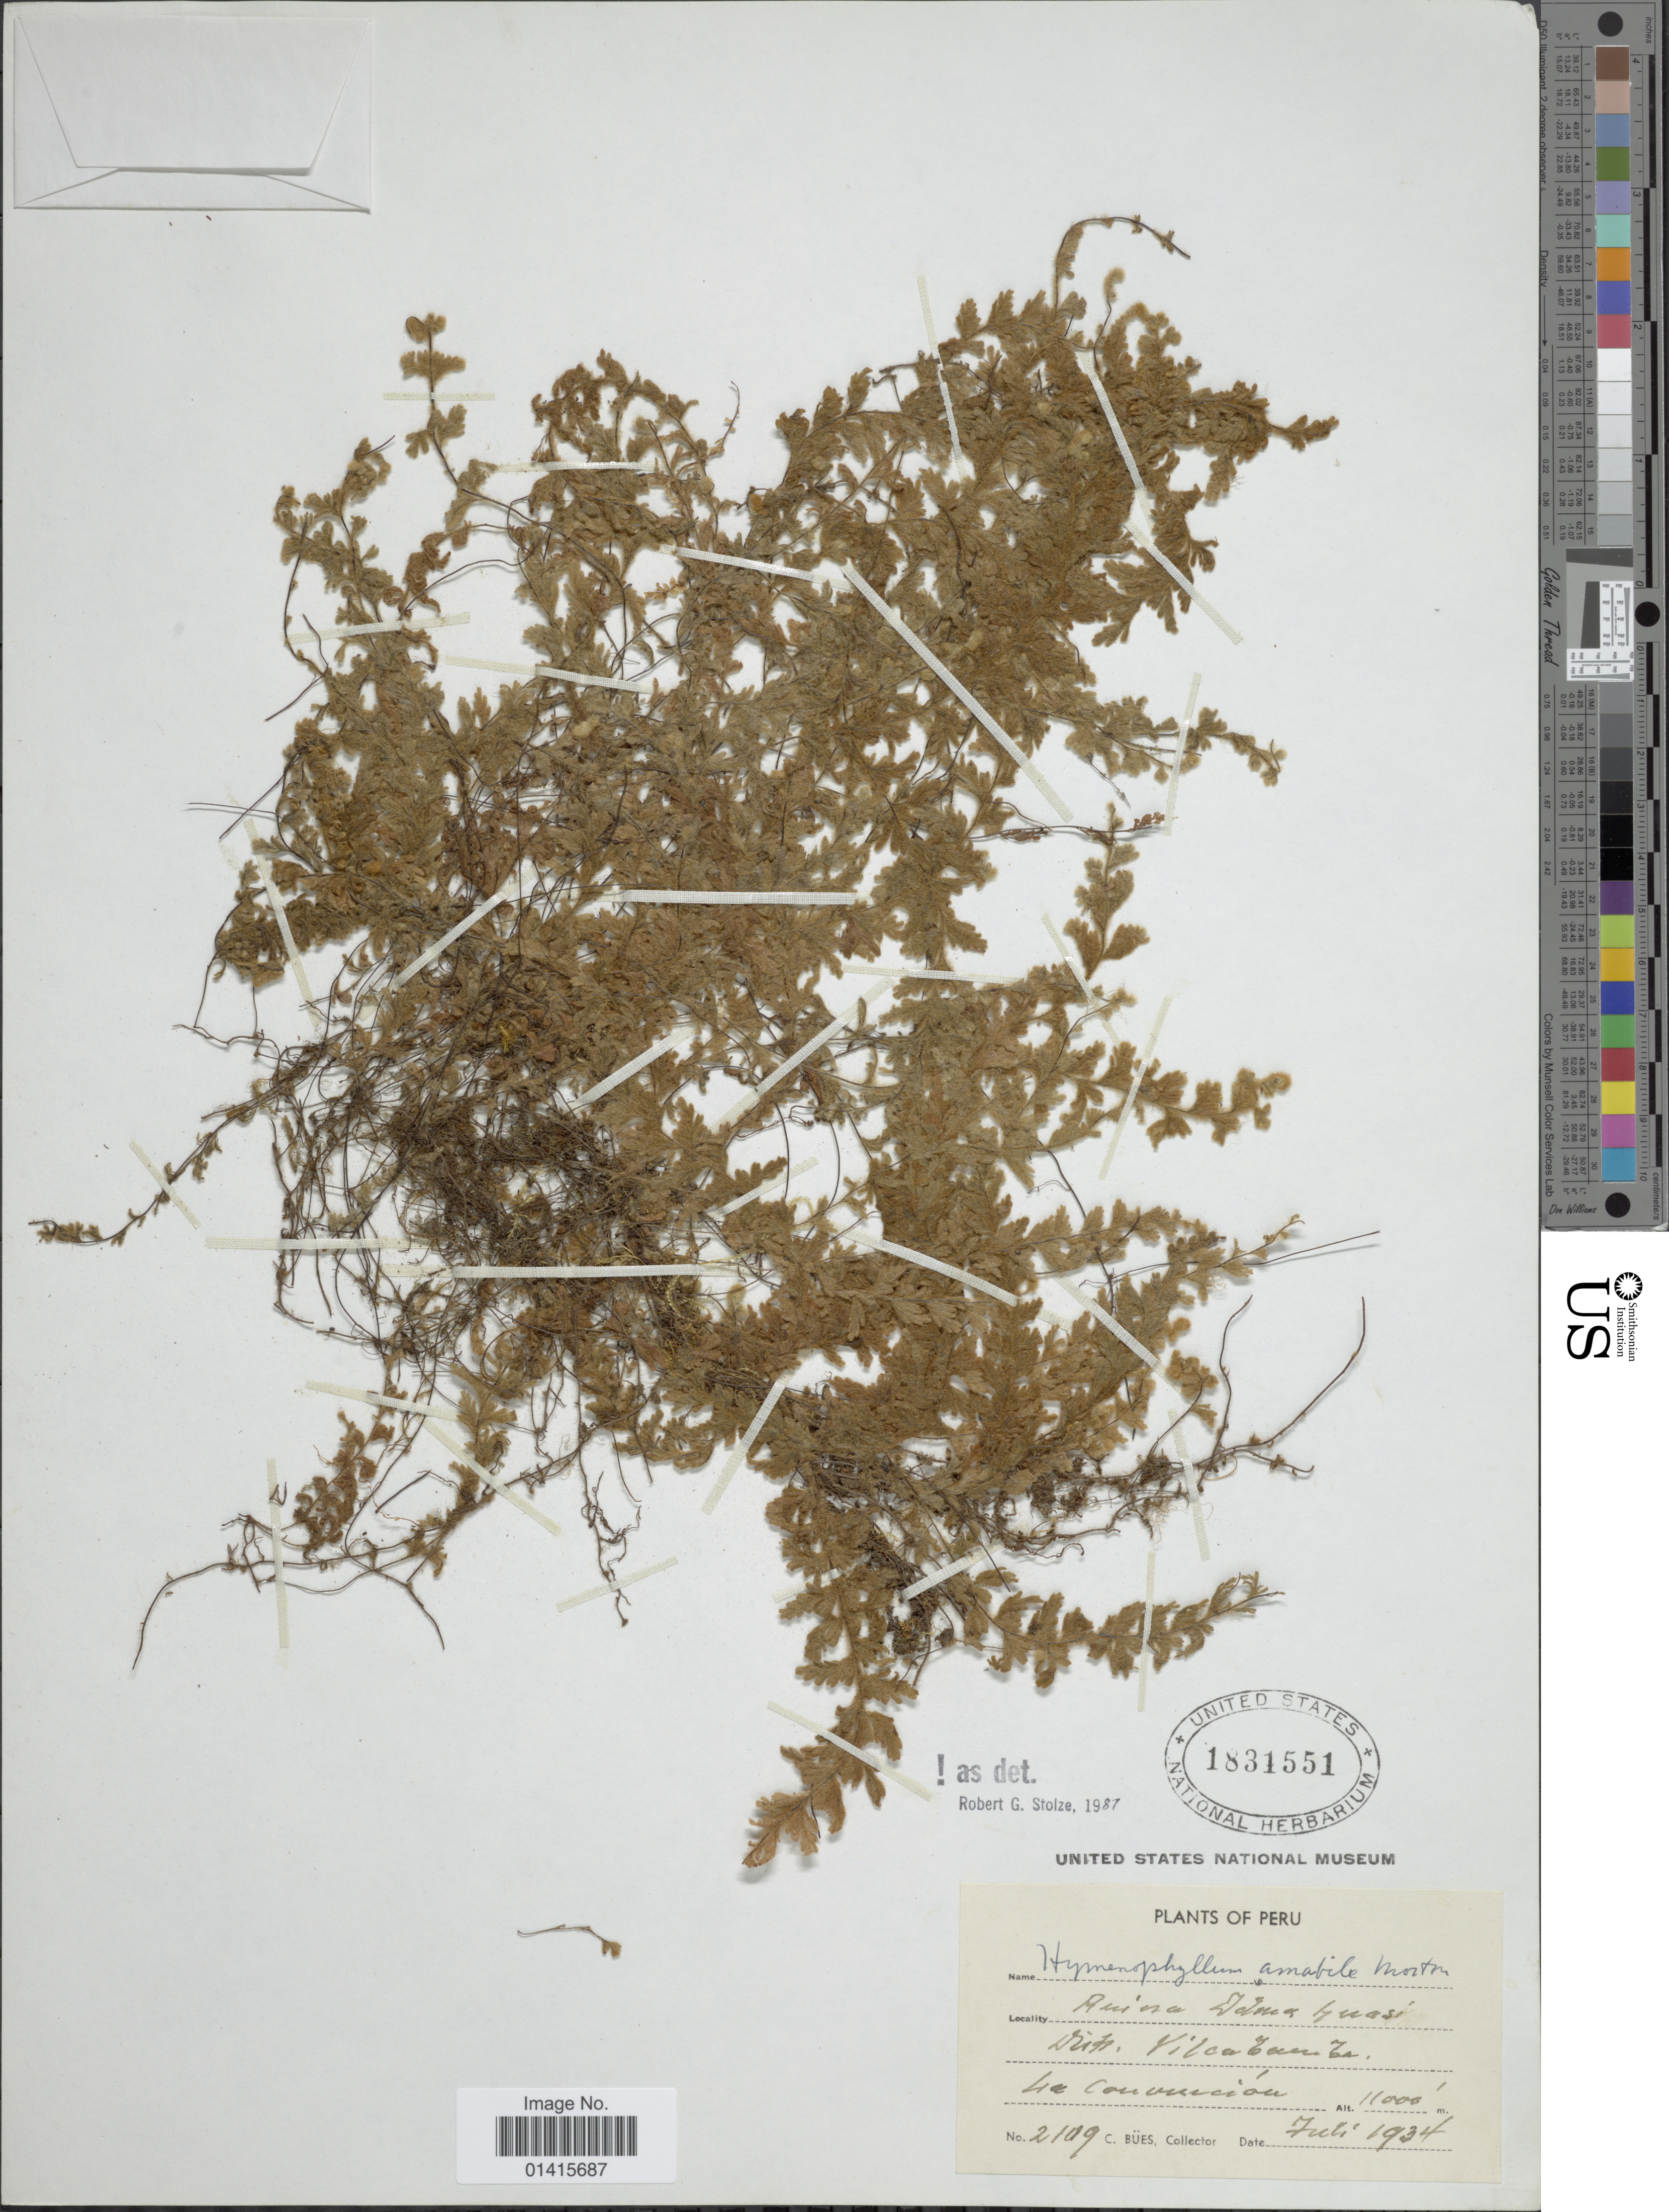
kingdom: Plantae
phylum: Tracheophyta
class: Polypodiopsida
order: Hymenophyllales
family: Hymenophyllaceae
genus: Hymenophyllum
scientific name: Hymenophyllum amabile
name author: C.V. Morton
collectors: C. Bues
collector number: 2109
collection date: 1934-07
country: Peru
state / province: Cusco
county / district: La Convención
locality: Ruina Idma huasi. Distr. Vilcabamba, La Convención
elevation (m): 3353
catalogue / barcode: US 1831551